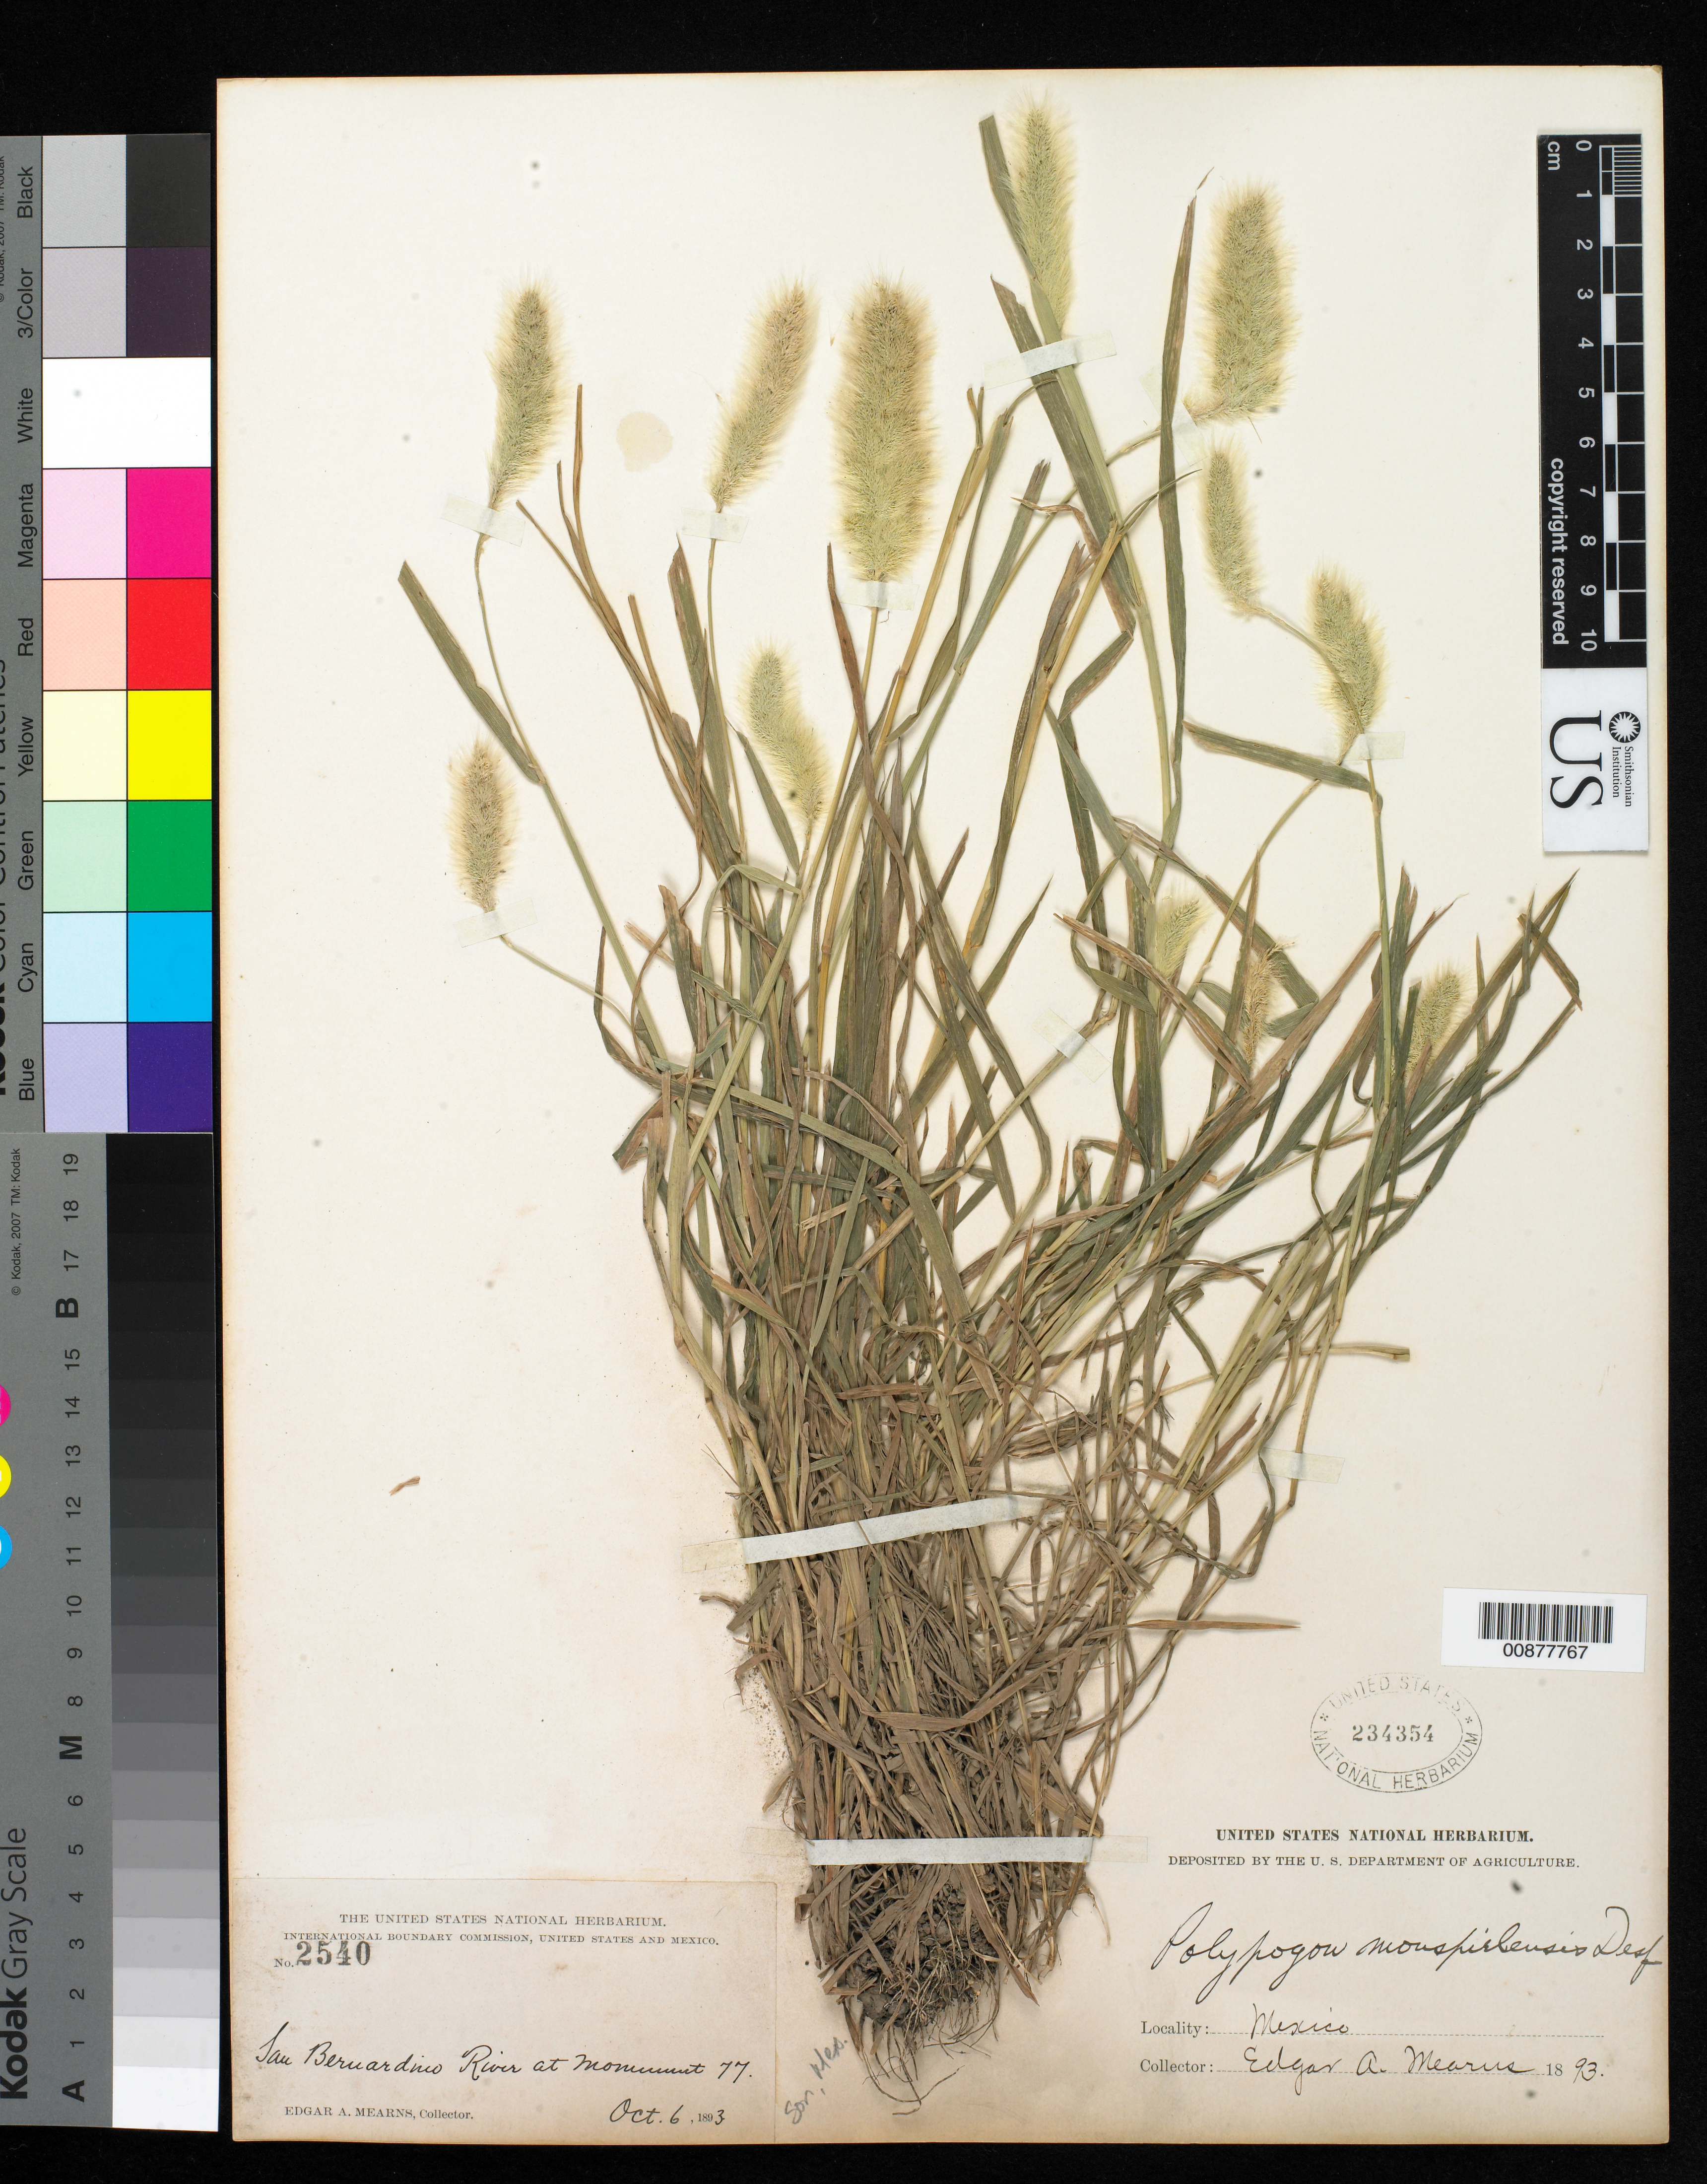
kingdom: Plantae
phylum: Tracheophyta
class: Liliopsida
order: Poales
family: Poaceae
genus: Polypogon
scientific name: Polypogon monspeliensis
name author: (L.) Desf.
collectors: E. A. Mearns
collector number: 2540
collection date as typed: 06 Oct 1893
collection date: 1893-10-06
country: Mexico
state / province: Sonora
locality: San Bernardino River at monument 77.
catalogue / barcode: US 234354